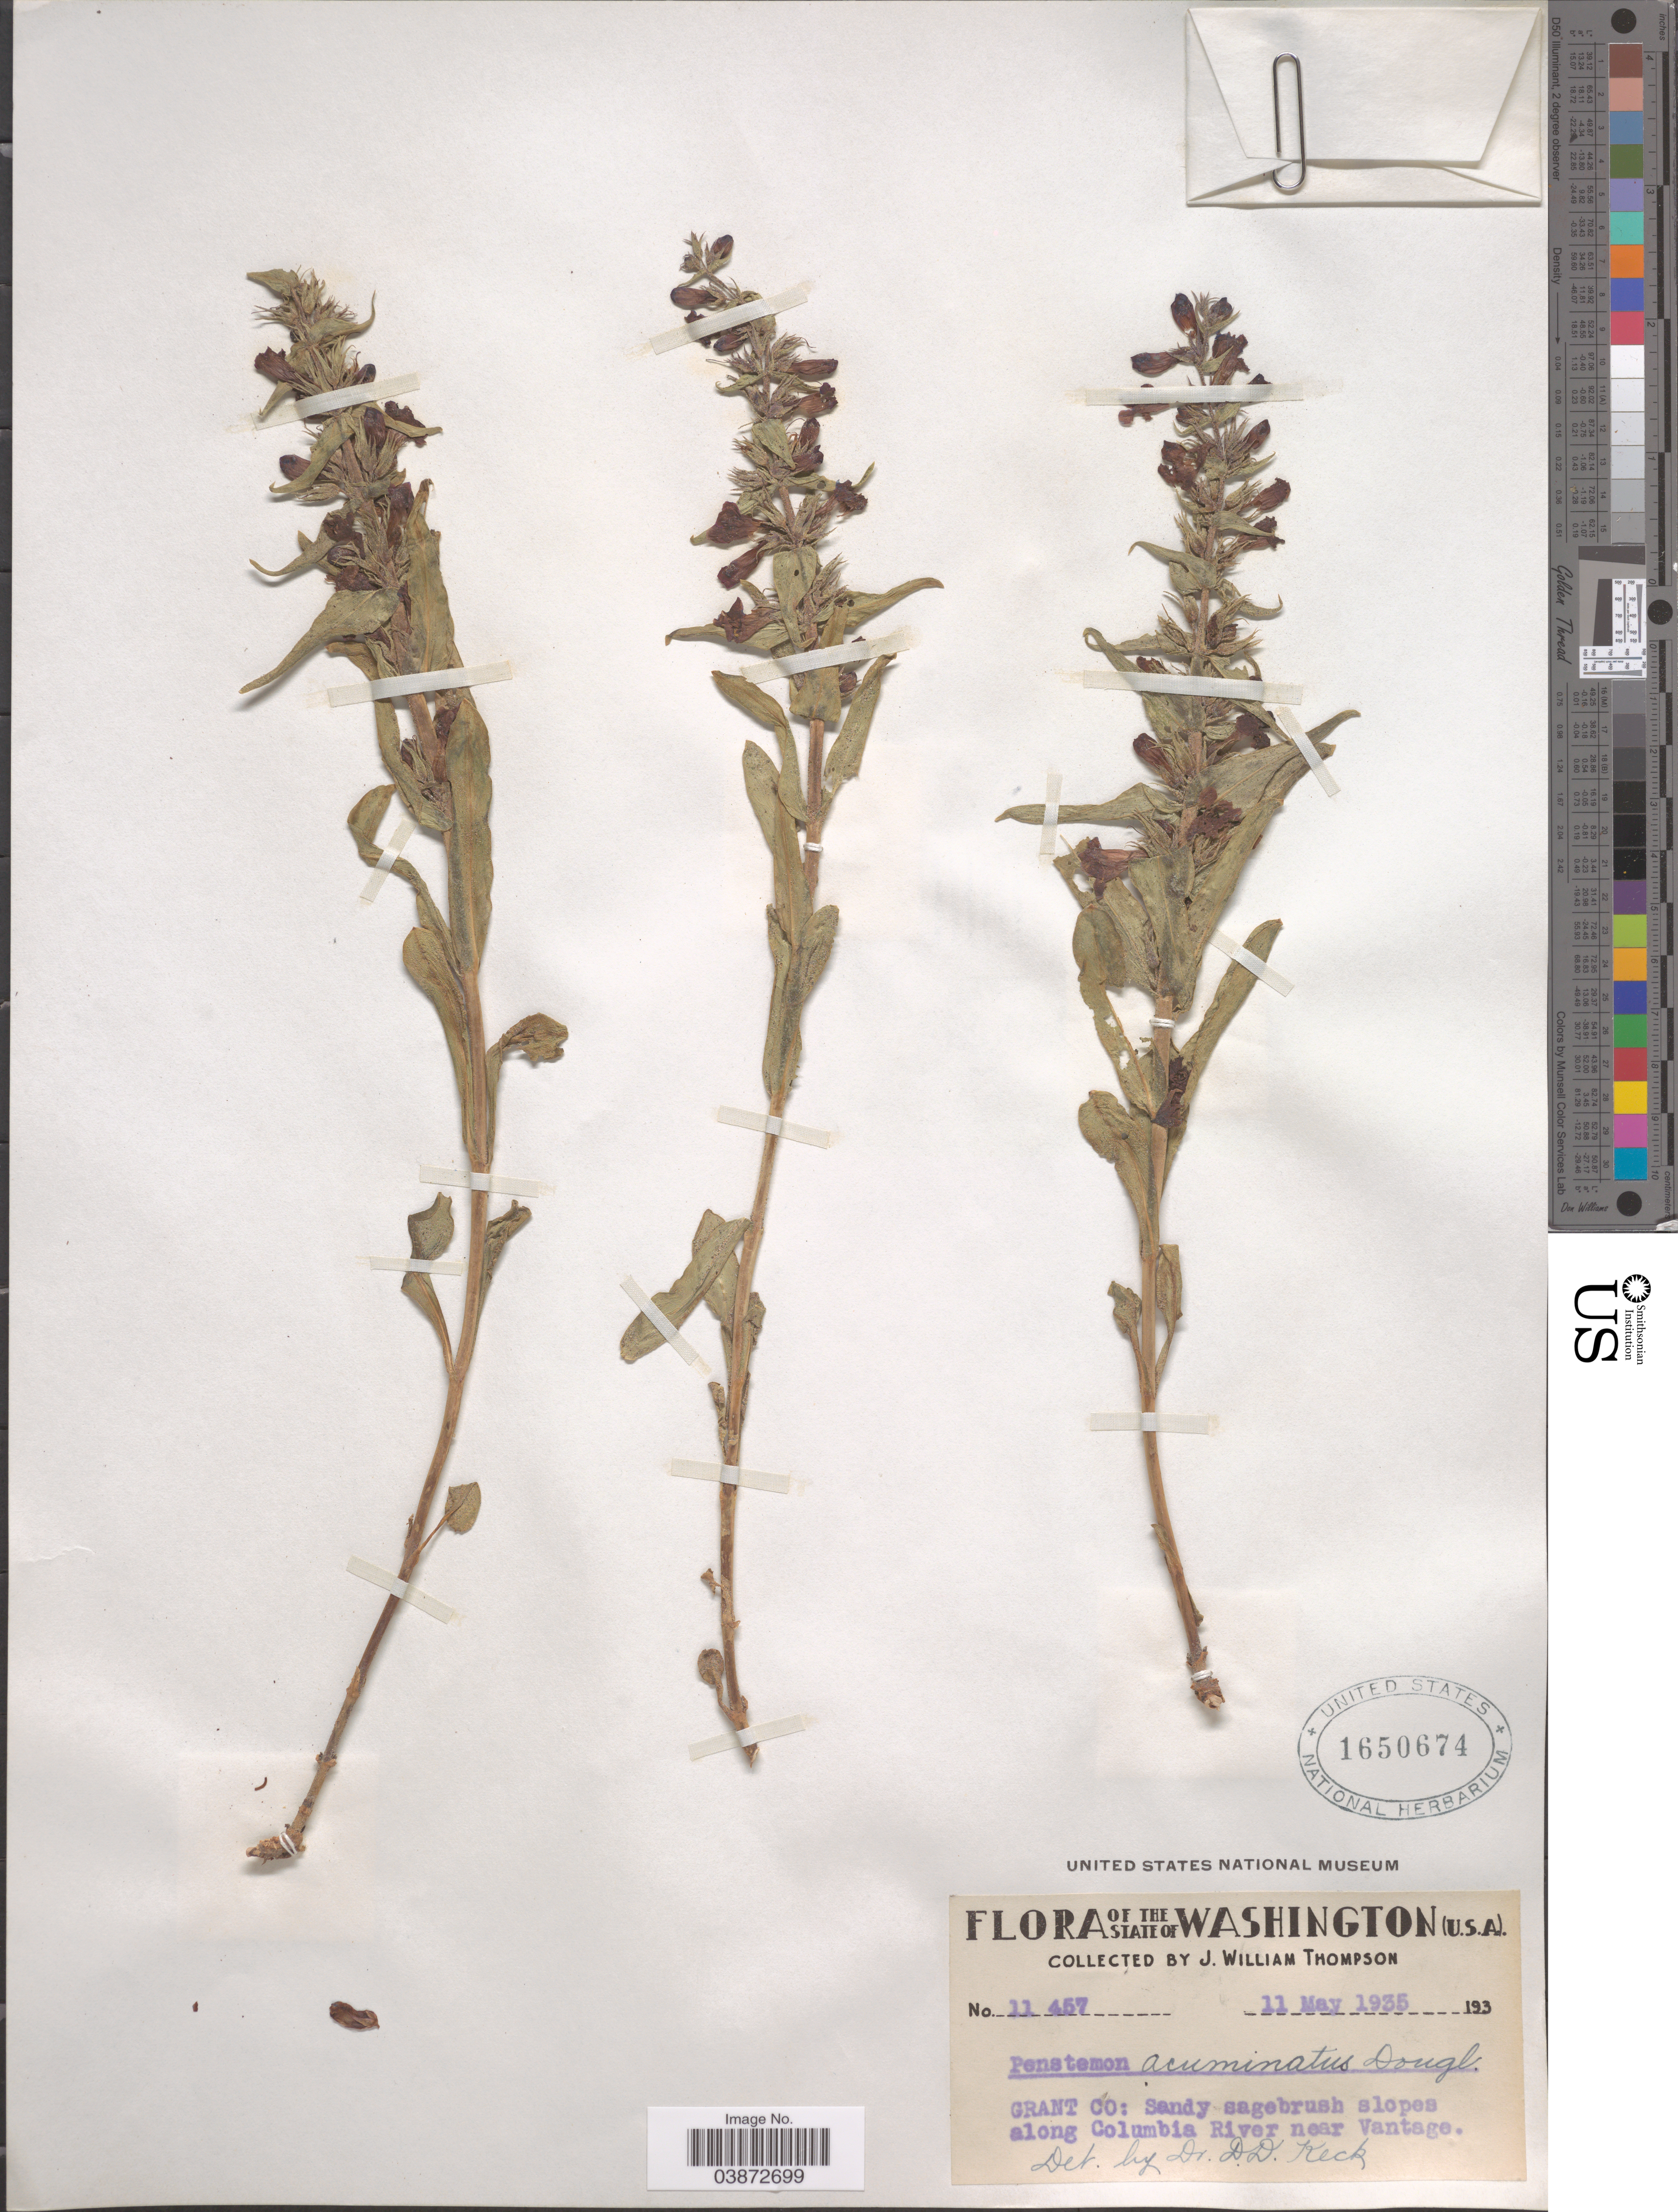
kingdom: Plantae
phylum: Tracheophyta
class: Magnoliopsida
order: Lamiales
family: Plantaginaceae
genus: Penstemon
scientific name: Penstemon acuminatus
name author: Greene ex Lindl.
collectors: J. W. Thompson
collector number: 11457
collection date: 1935-05-11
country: United States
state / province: Washington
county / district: Grant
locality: Grant Co: Sandy sagebrush slopes along Columbia River near Vantage.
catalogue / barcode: US 1650674